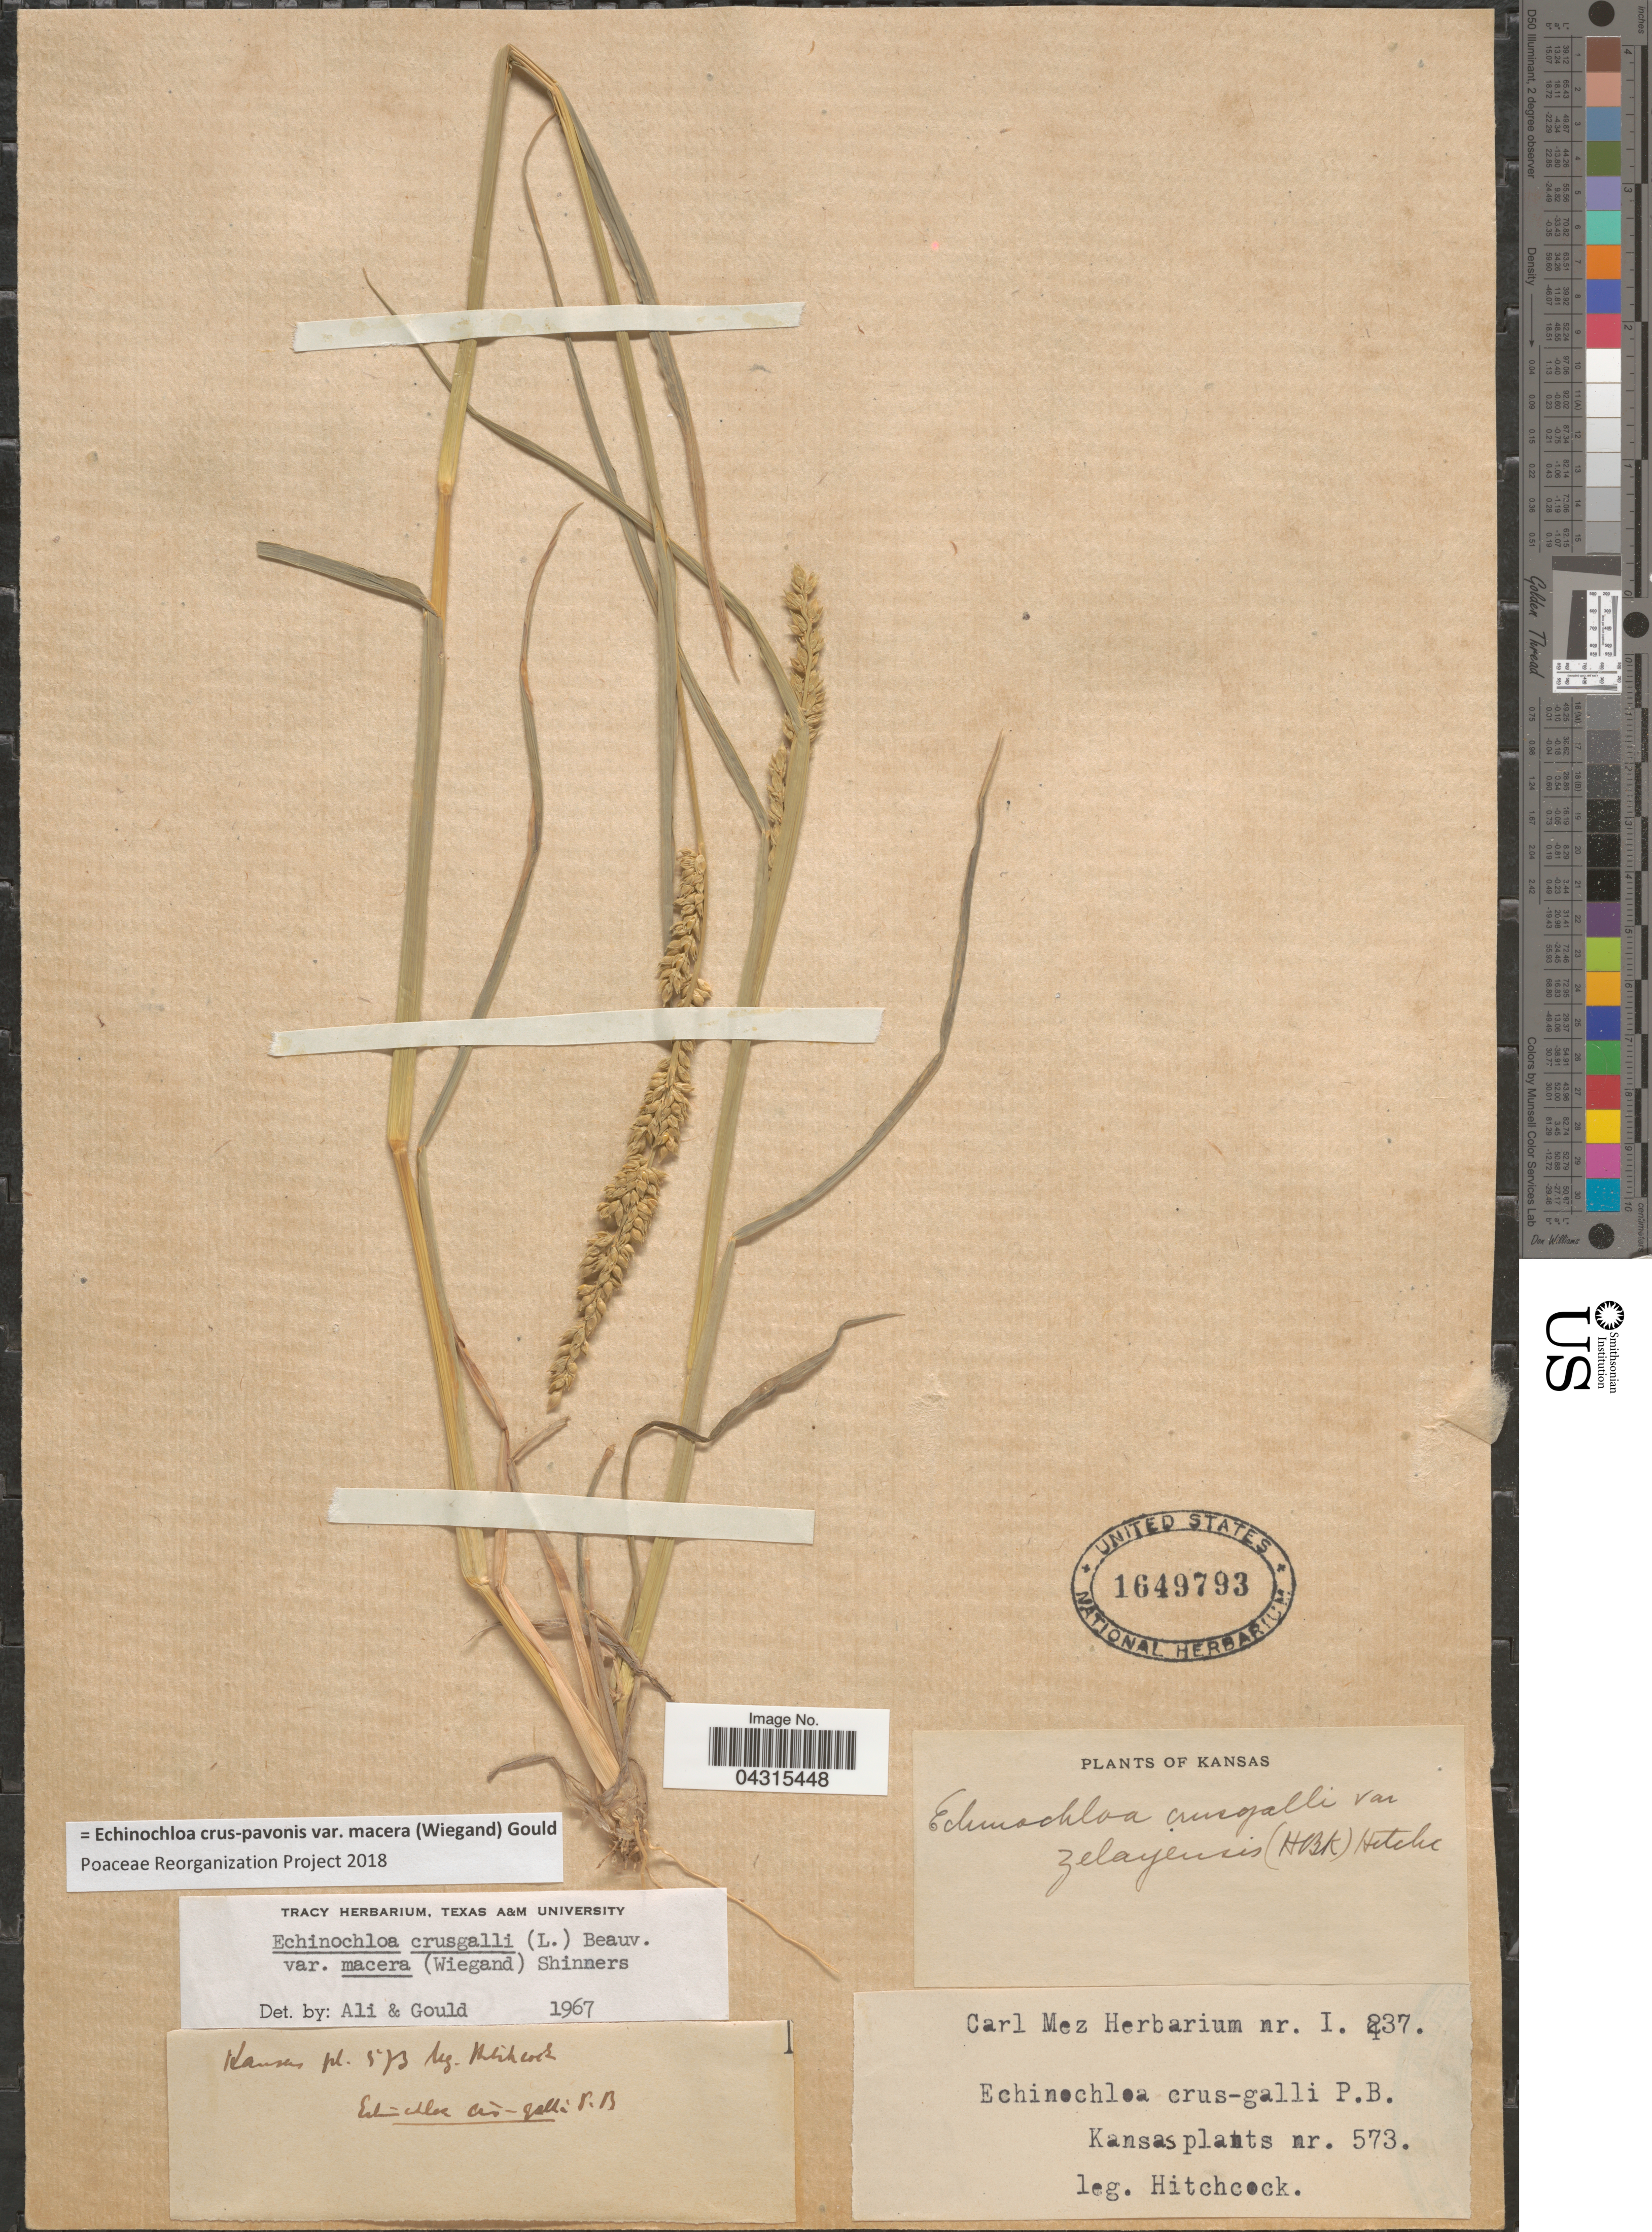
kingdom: Plantae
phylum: Tracheophyta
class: Liliopsida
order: Poales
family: Poaceae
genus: Echinochloa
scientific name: Echinochloa crus-pavonis var. macera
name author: (Wiegand) Gould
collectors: -- Hitchcock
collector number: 573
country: United States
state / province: Kansas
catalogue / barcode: US 1649793